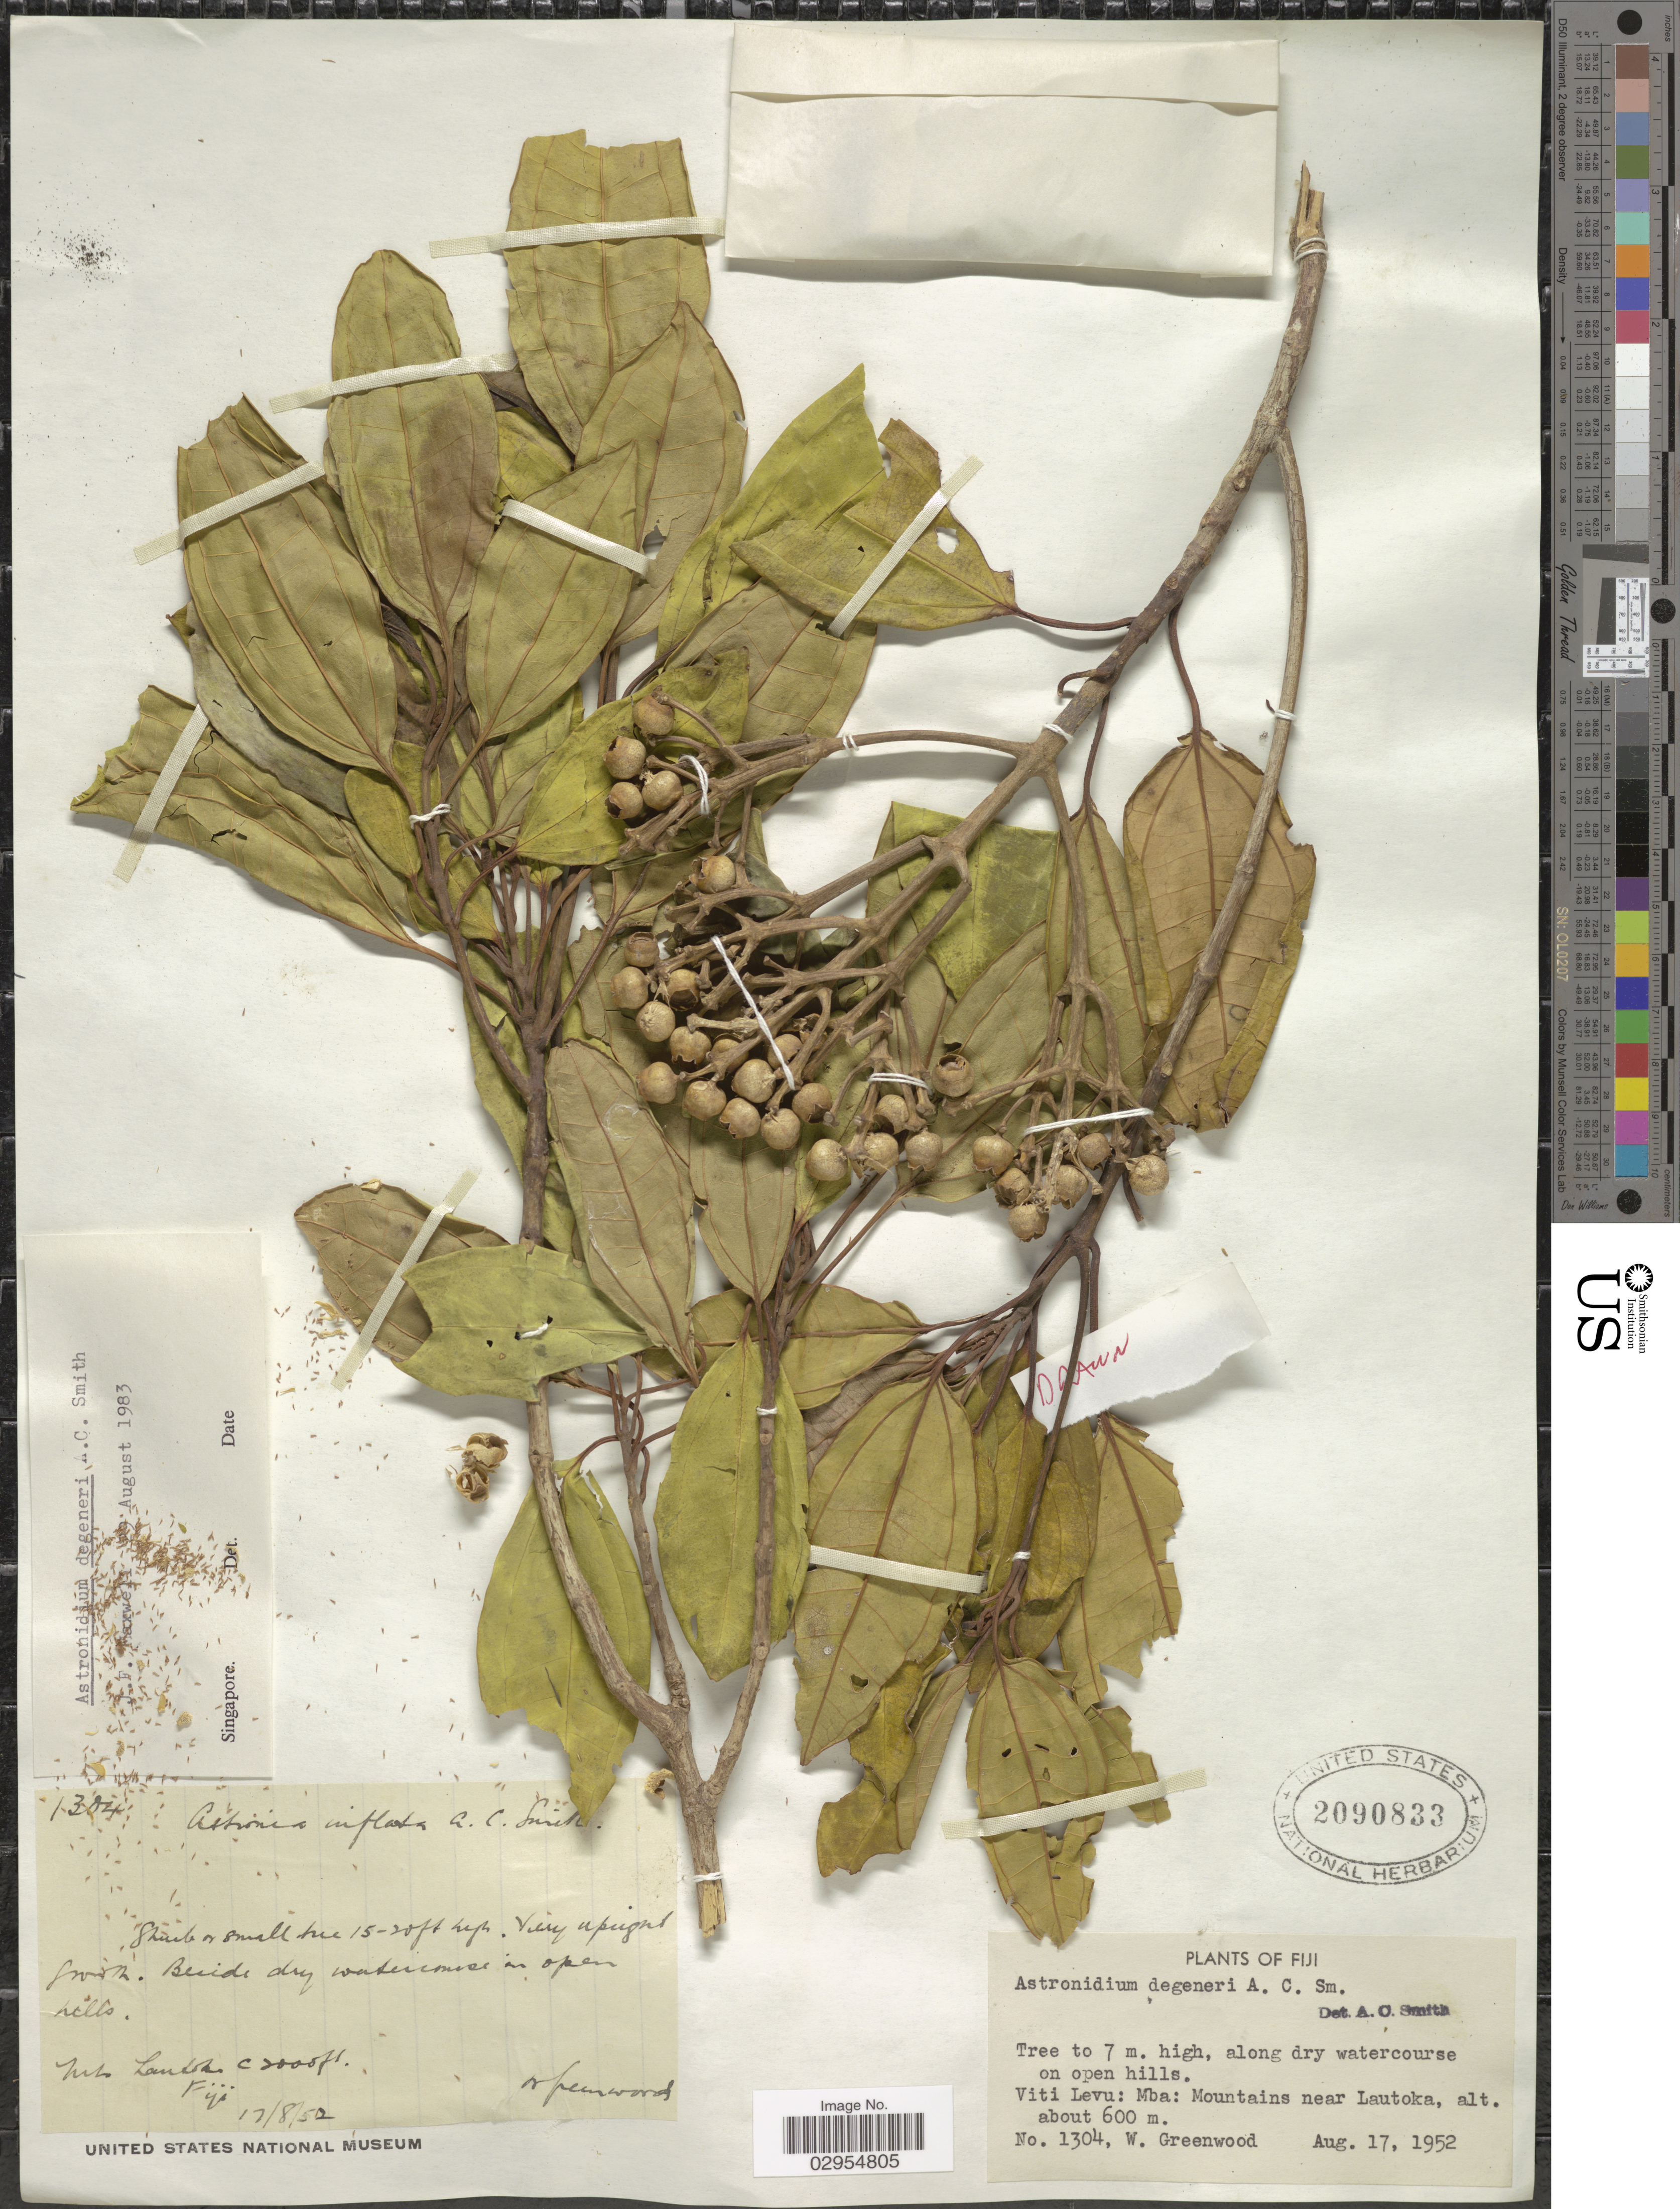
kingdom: Plantae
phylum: Tracheophyta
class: Magnoliopsida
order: Myrtales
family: Melastomataceae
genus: Astronidium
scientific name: Astronidium degeneri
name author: A.C. Sm.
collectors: W. Greenwood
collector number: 1304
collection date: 1952-08-17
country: Fiji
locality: Viti Levu: Mba: Mountains near Lautoka.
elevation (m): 600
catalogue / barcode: US 2090833